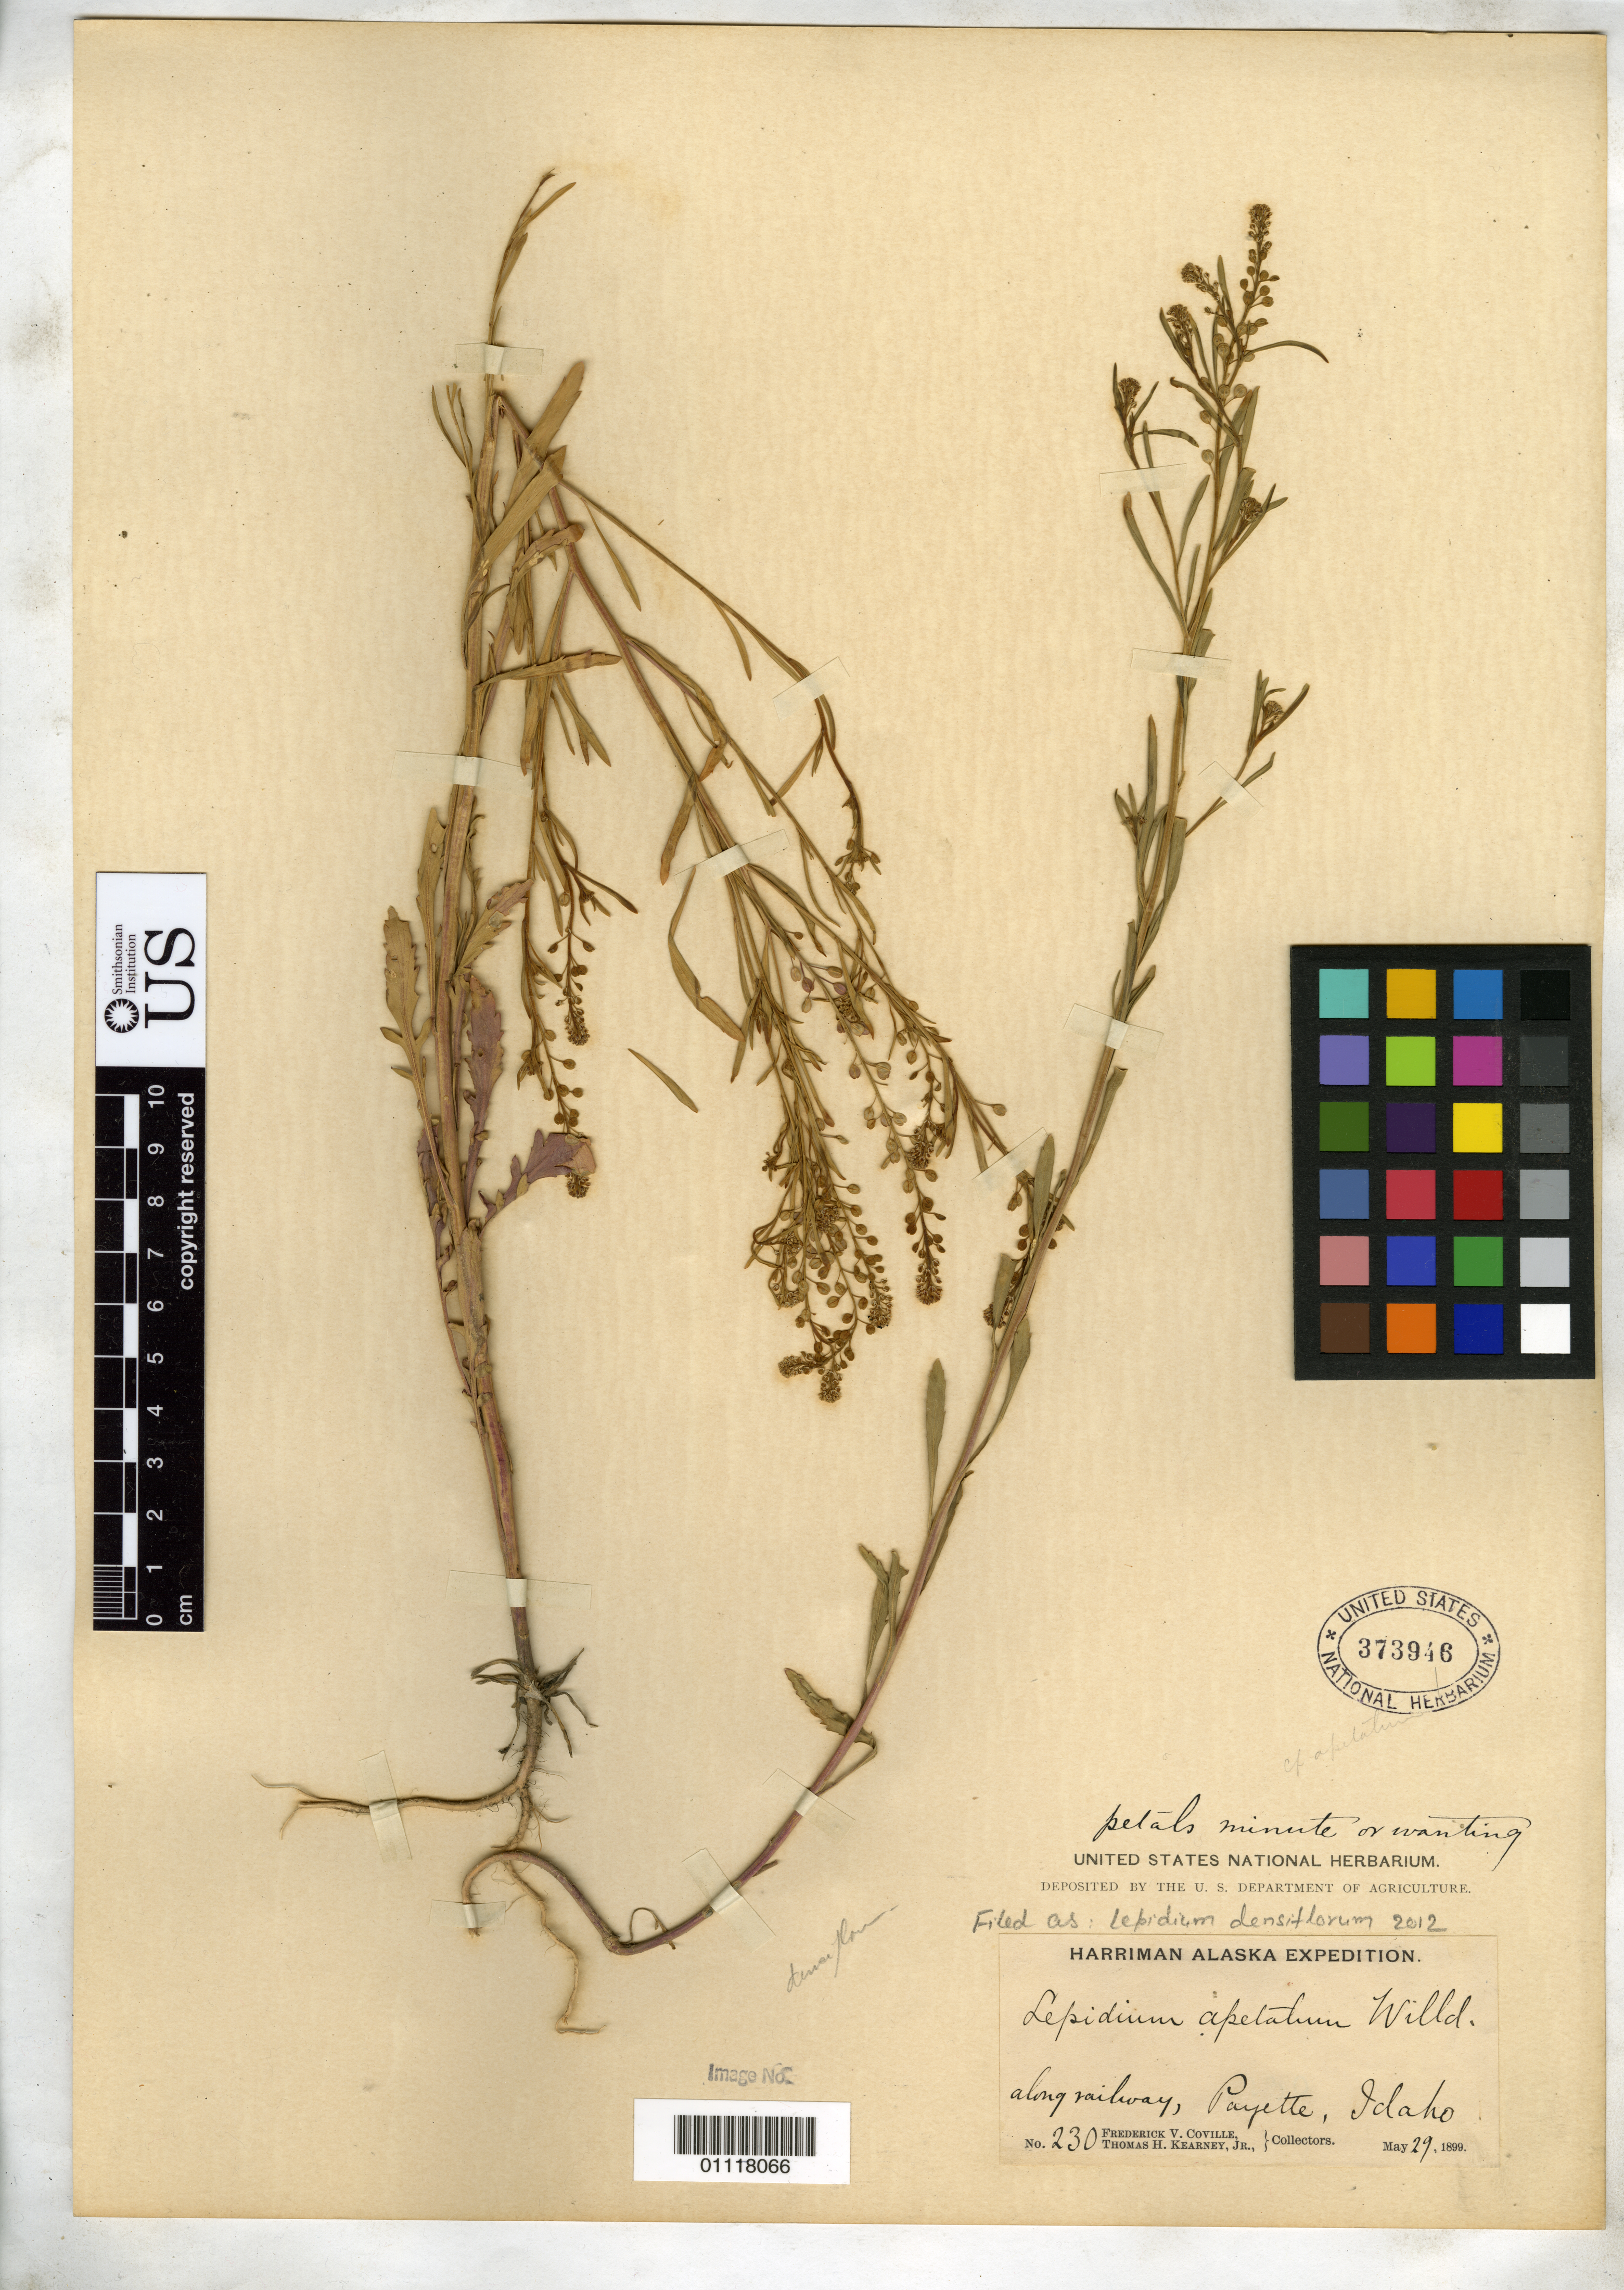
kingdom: Plantae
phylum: Tracheophyta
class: Magnoliopsida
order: Brassicales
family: Brassicaceae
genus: Lepidium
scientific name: Lepidium densiflorum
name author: Schrad.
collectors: F. V. Coville & T. H. Kearney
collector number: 230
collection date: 1899-05-29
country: United States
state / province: Idaho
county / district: Payette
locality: Along railway, Payette.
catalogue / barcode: US 373946